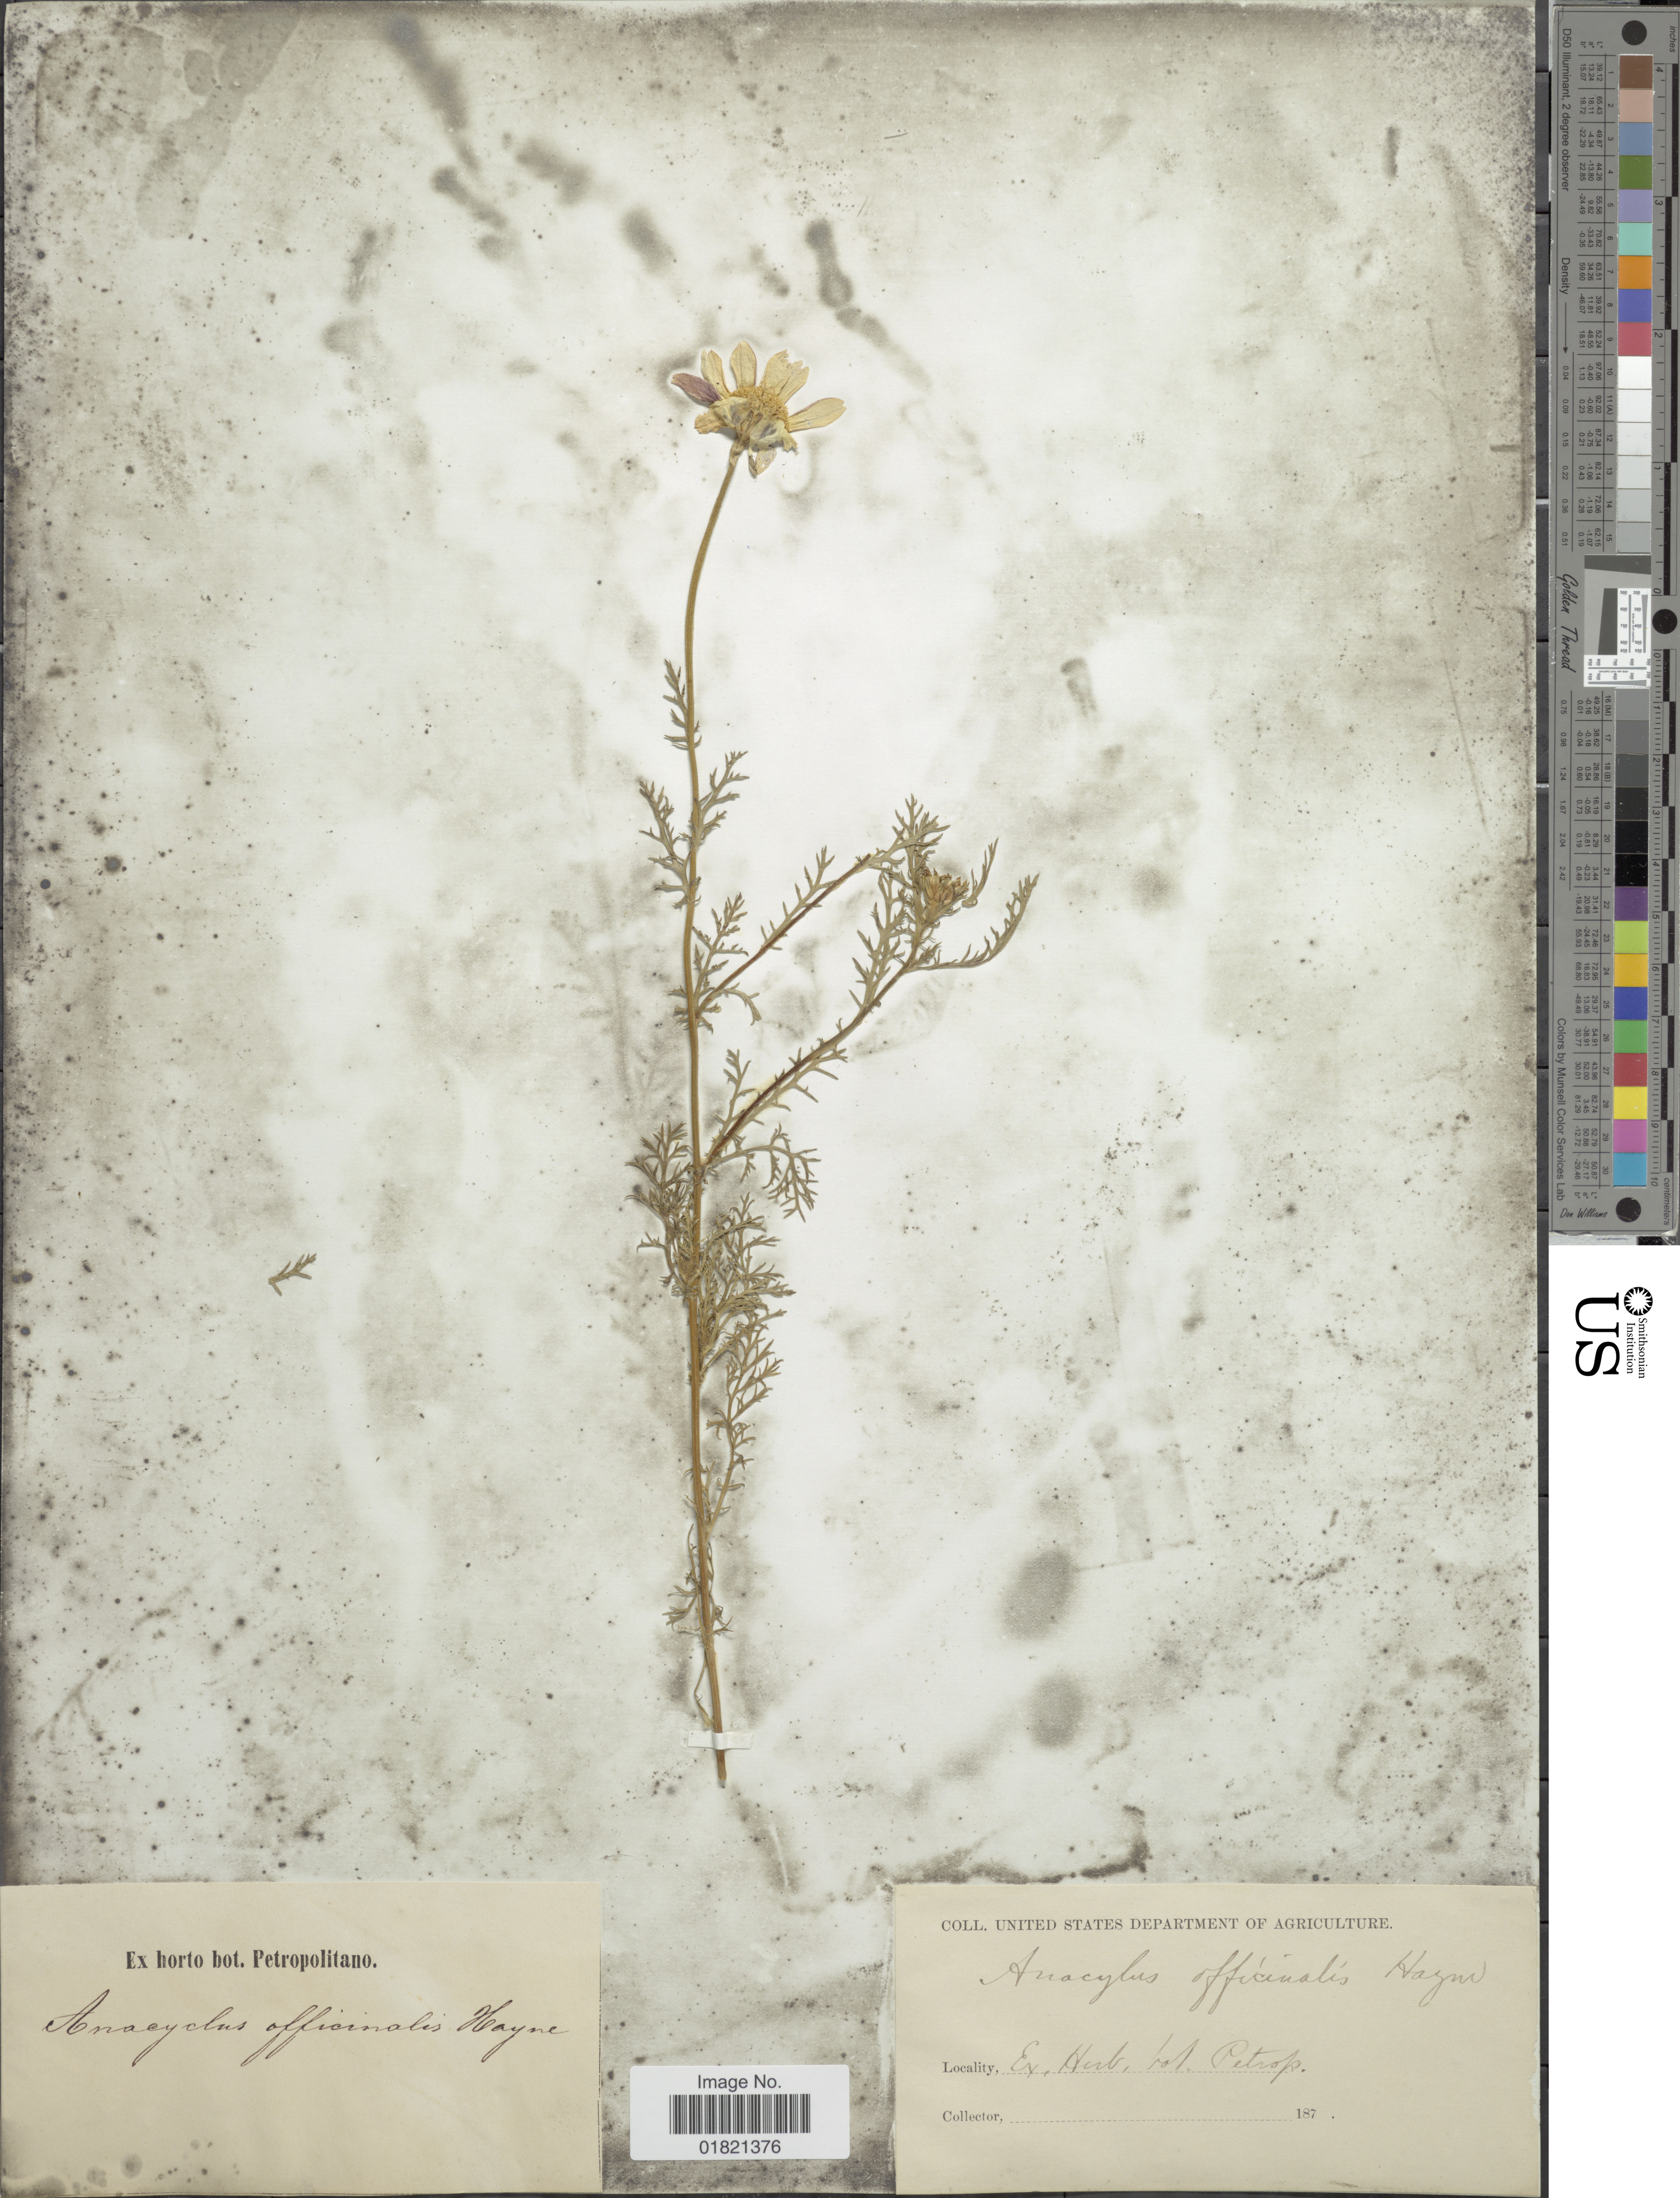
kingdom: Plantae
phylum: Tracheophyta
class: Magnoliopsida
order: Asterales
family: Asteraceae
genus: Anacyclus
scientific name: Anacyclus officinarum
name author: Hayne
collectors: United States Department of Agriculture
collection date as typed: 187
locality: Ex herb. bot. Petropolitano